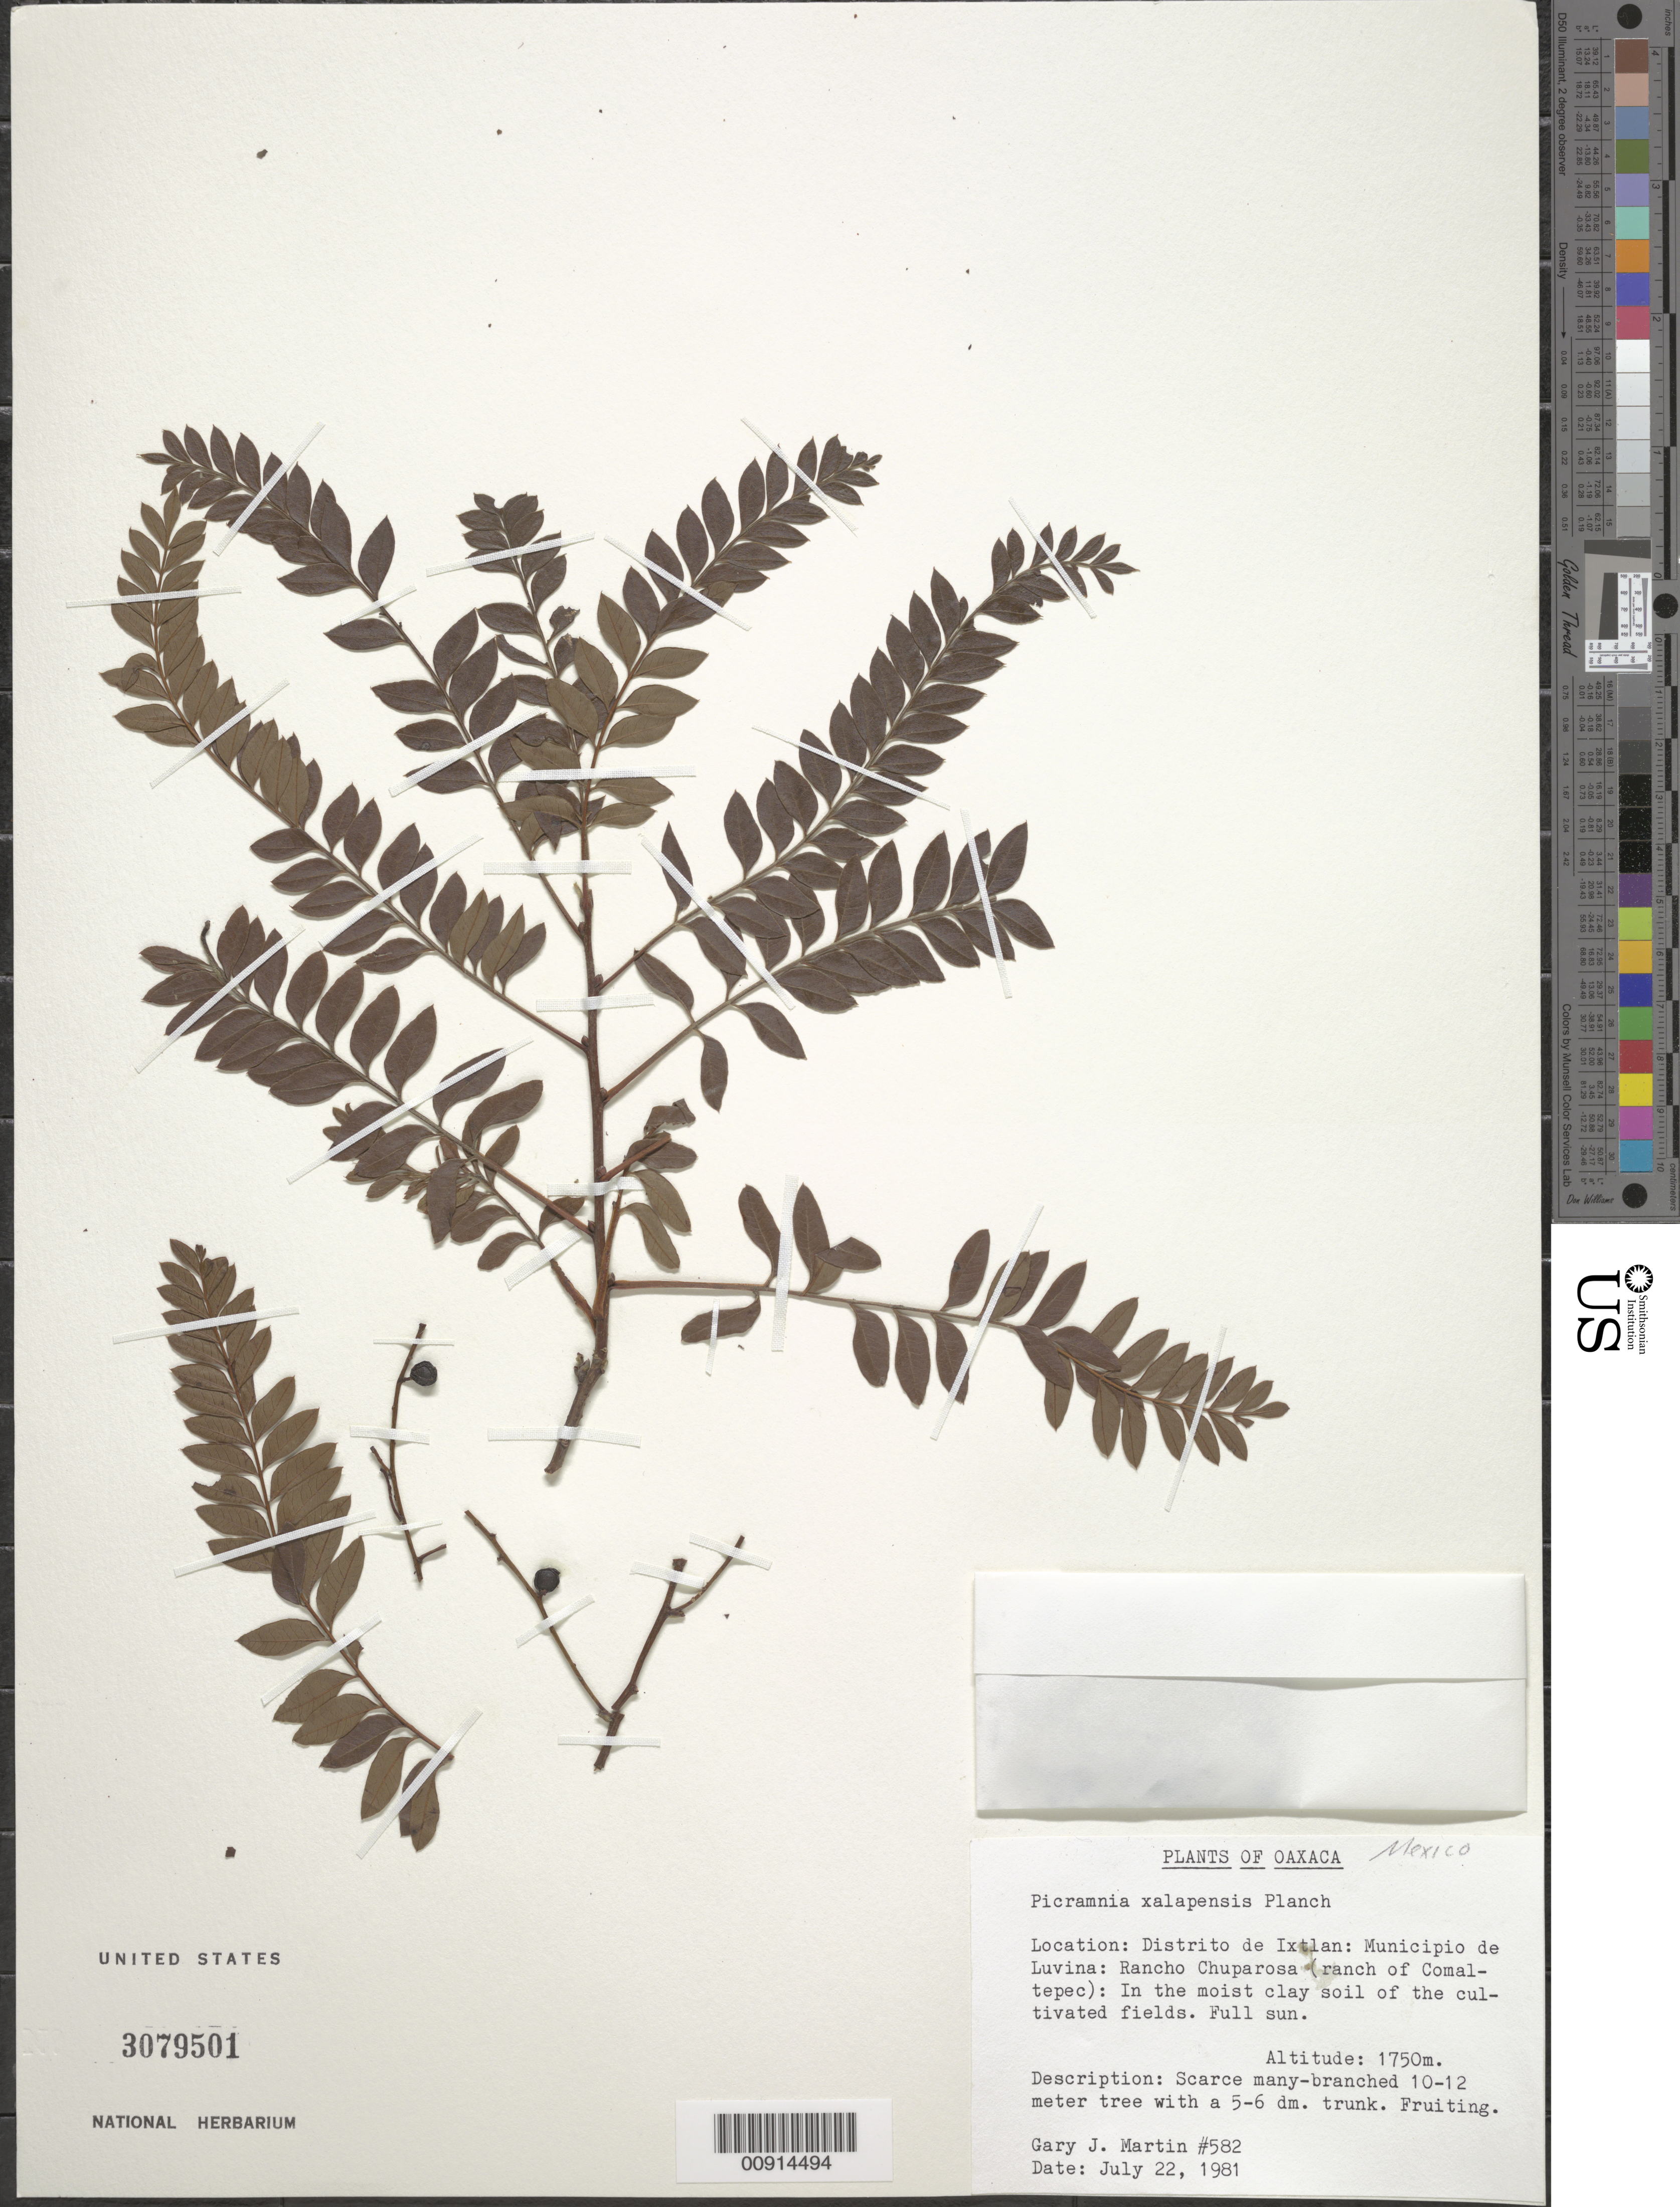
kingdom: Plantae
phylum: Tracheophyta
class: Magnoliopsida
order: Picramniales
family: Picramniaceae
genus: Picramnia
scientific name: Picramnia xalapensis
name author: Planch.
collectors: G. J. Martin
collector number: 582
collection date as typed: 22 Jul 1981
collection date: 1981-07-22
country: Mexico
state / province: Oaxaca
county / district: Ixtlán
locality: Distrito de Ixtlán: Municipio de Luvina: Rancho Chuparosa (ranch of Comaltepec).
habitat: In the moist clay soil of the cultivated fields. Full sun.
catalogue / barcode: US 3079501